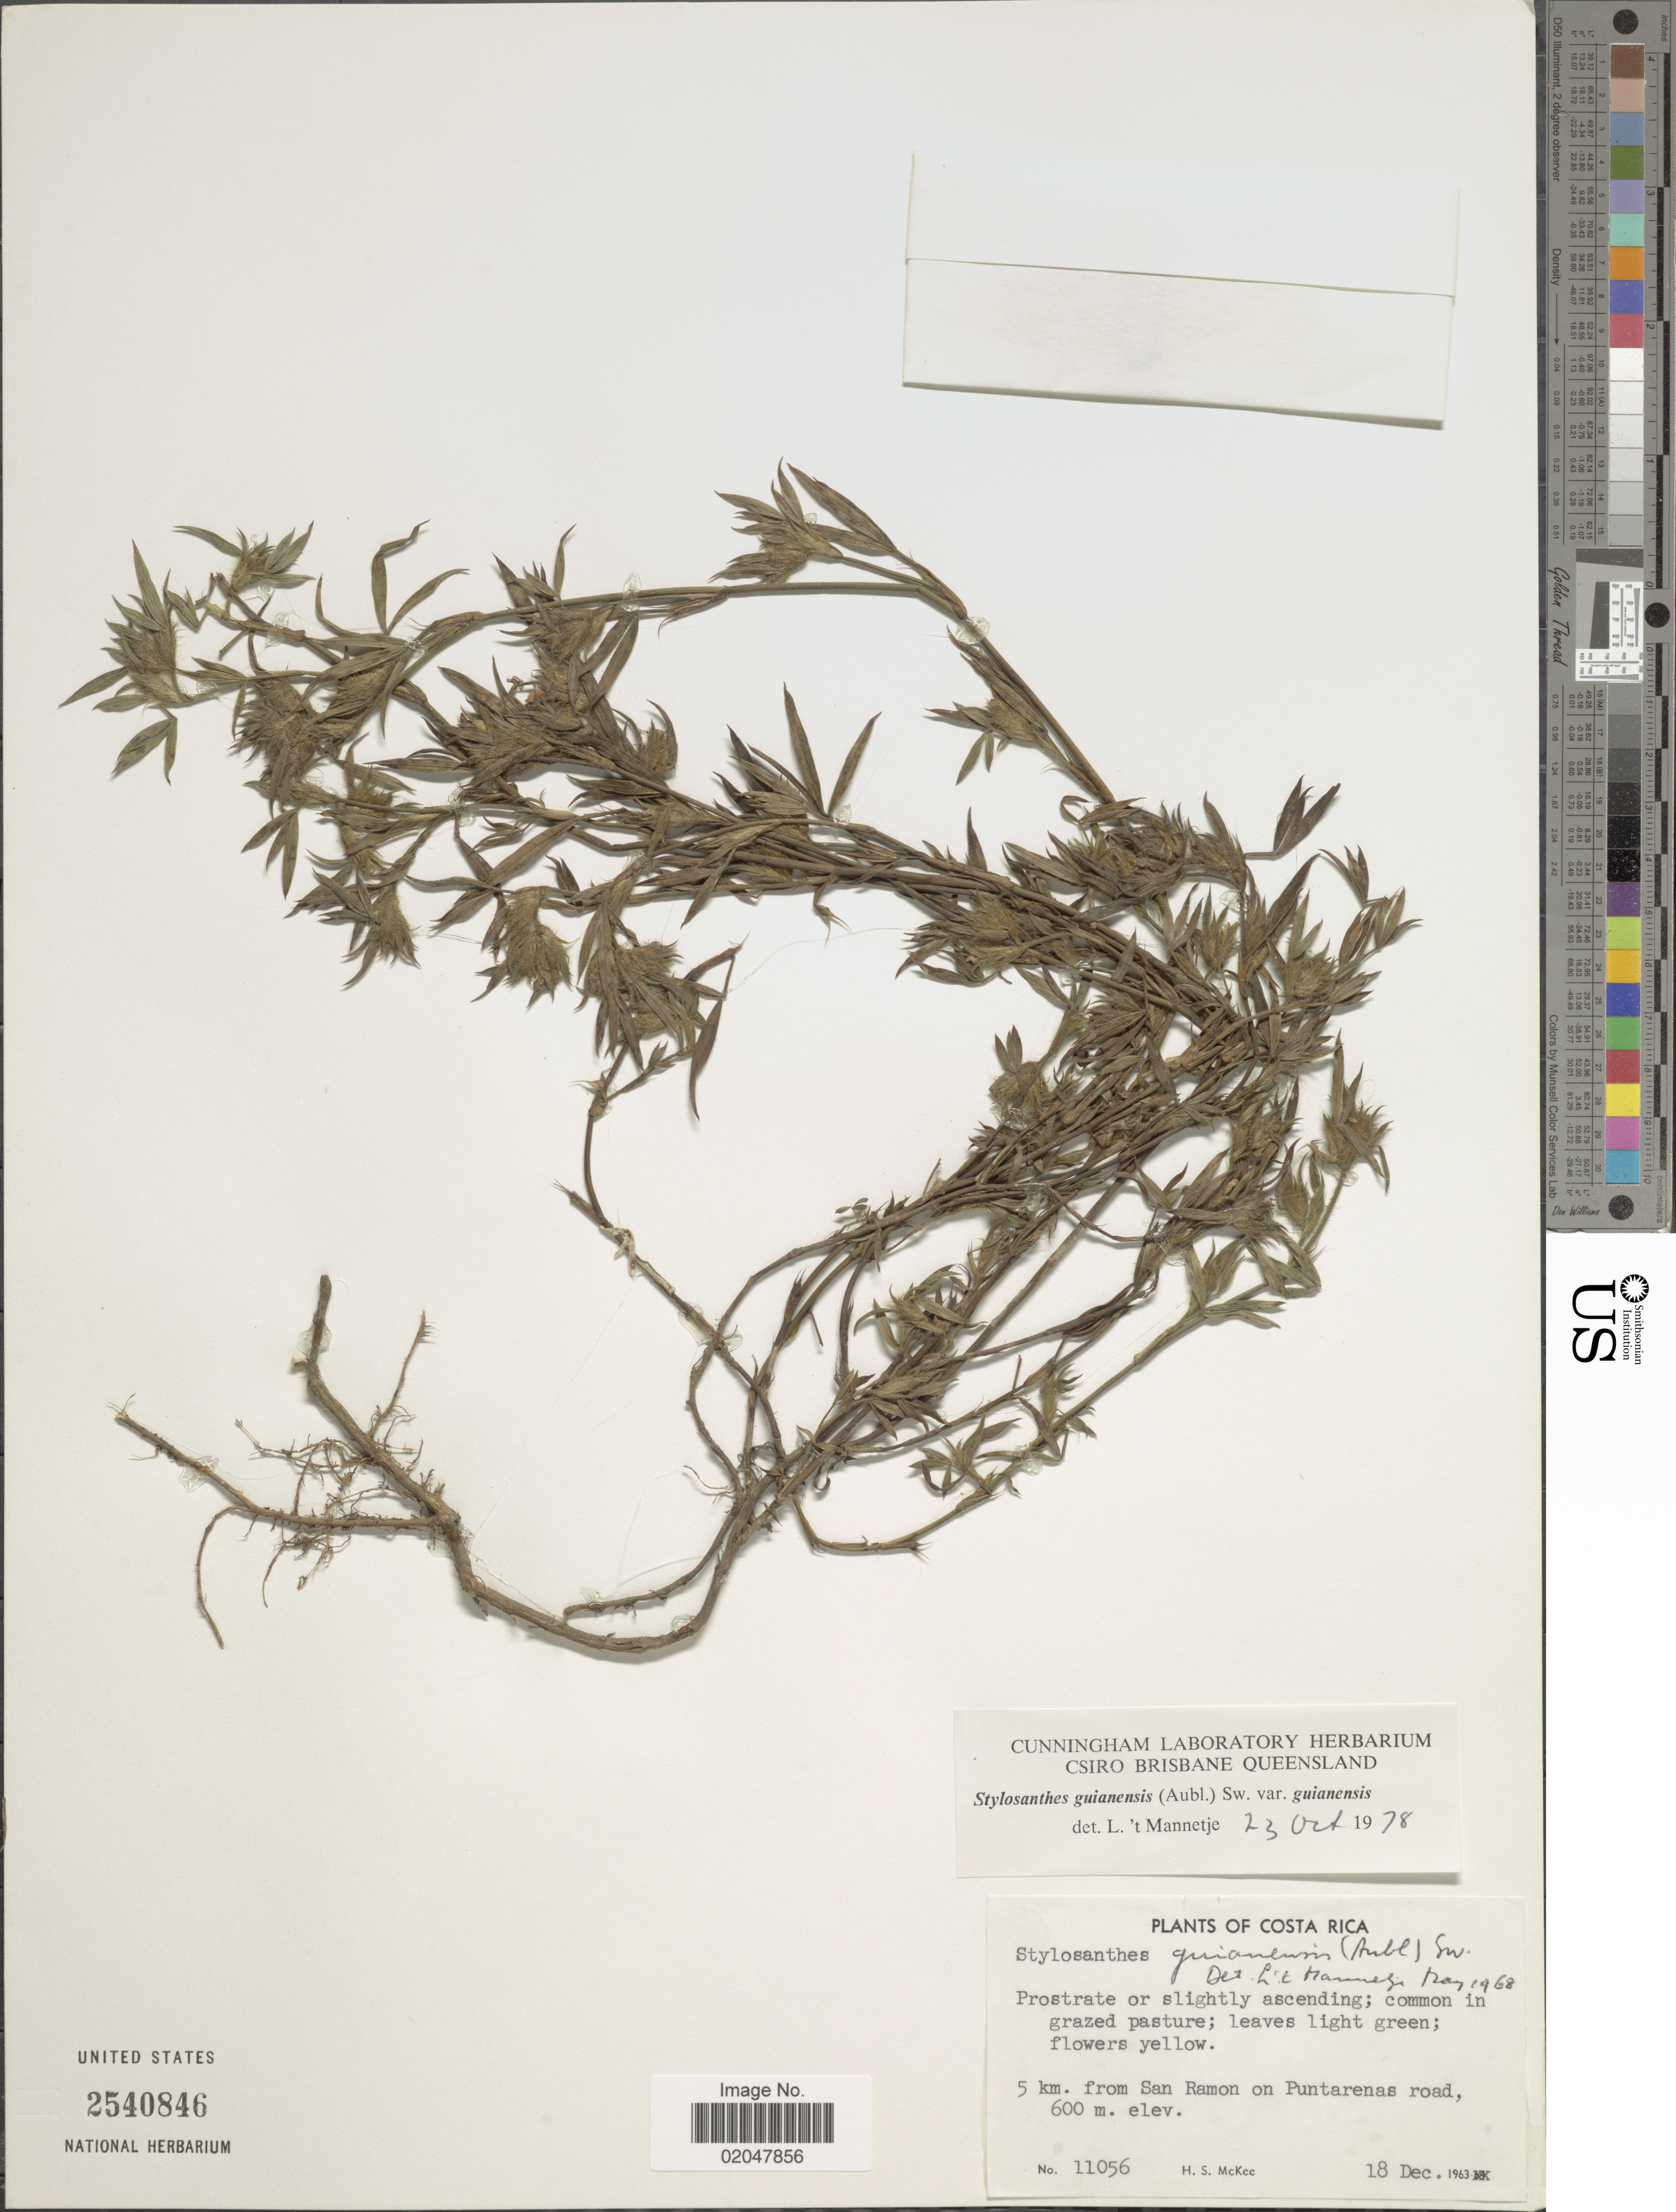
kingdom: Plantae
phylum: Tracheophyta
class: Magnoliopsida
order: Fabales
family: Fabaceae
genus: Stylosanthes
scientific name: Stylosanthes guianensis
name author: (Aubl.) Sw.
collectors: H. S. McKee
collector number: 11056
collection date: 1963-12-18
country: Costa Rica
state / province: Puntarenas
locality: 5 km. from San Ramon on Puntarenas Road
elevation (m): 600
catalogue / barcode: US 2540846